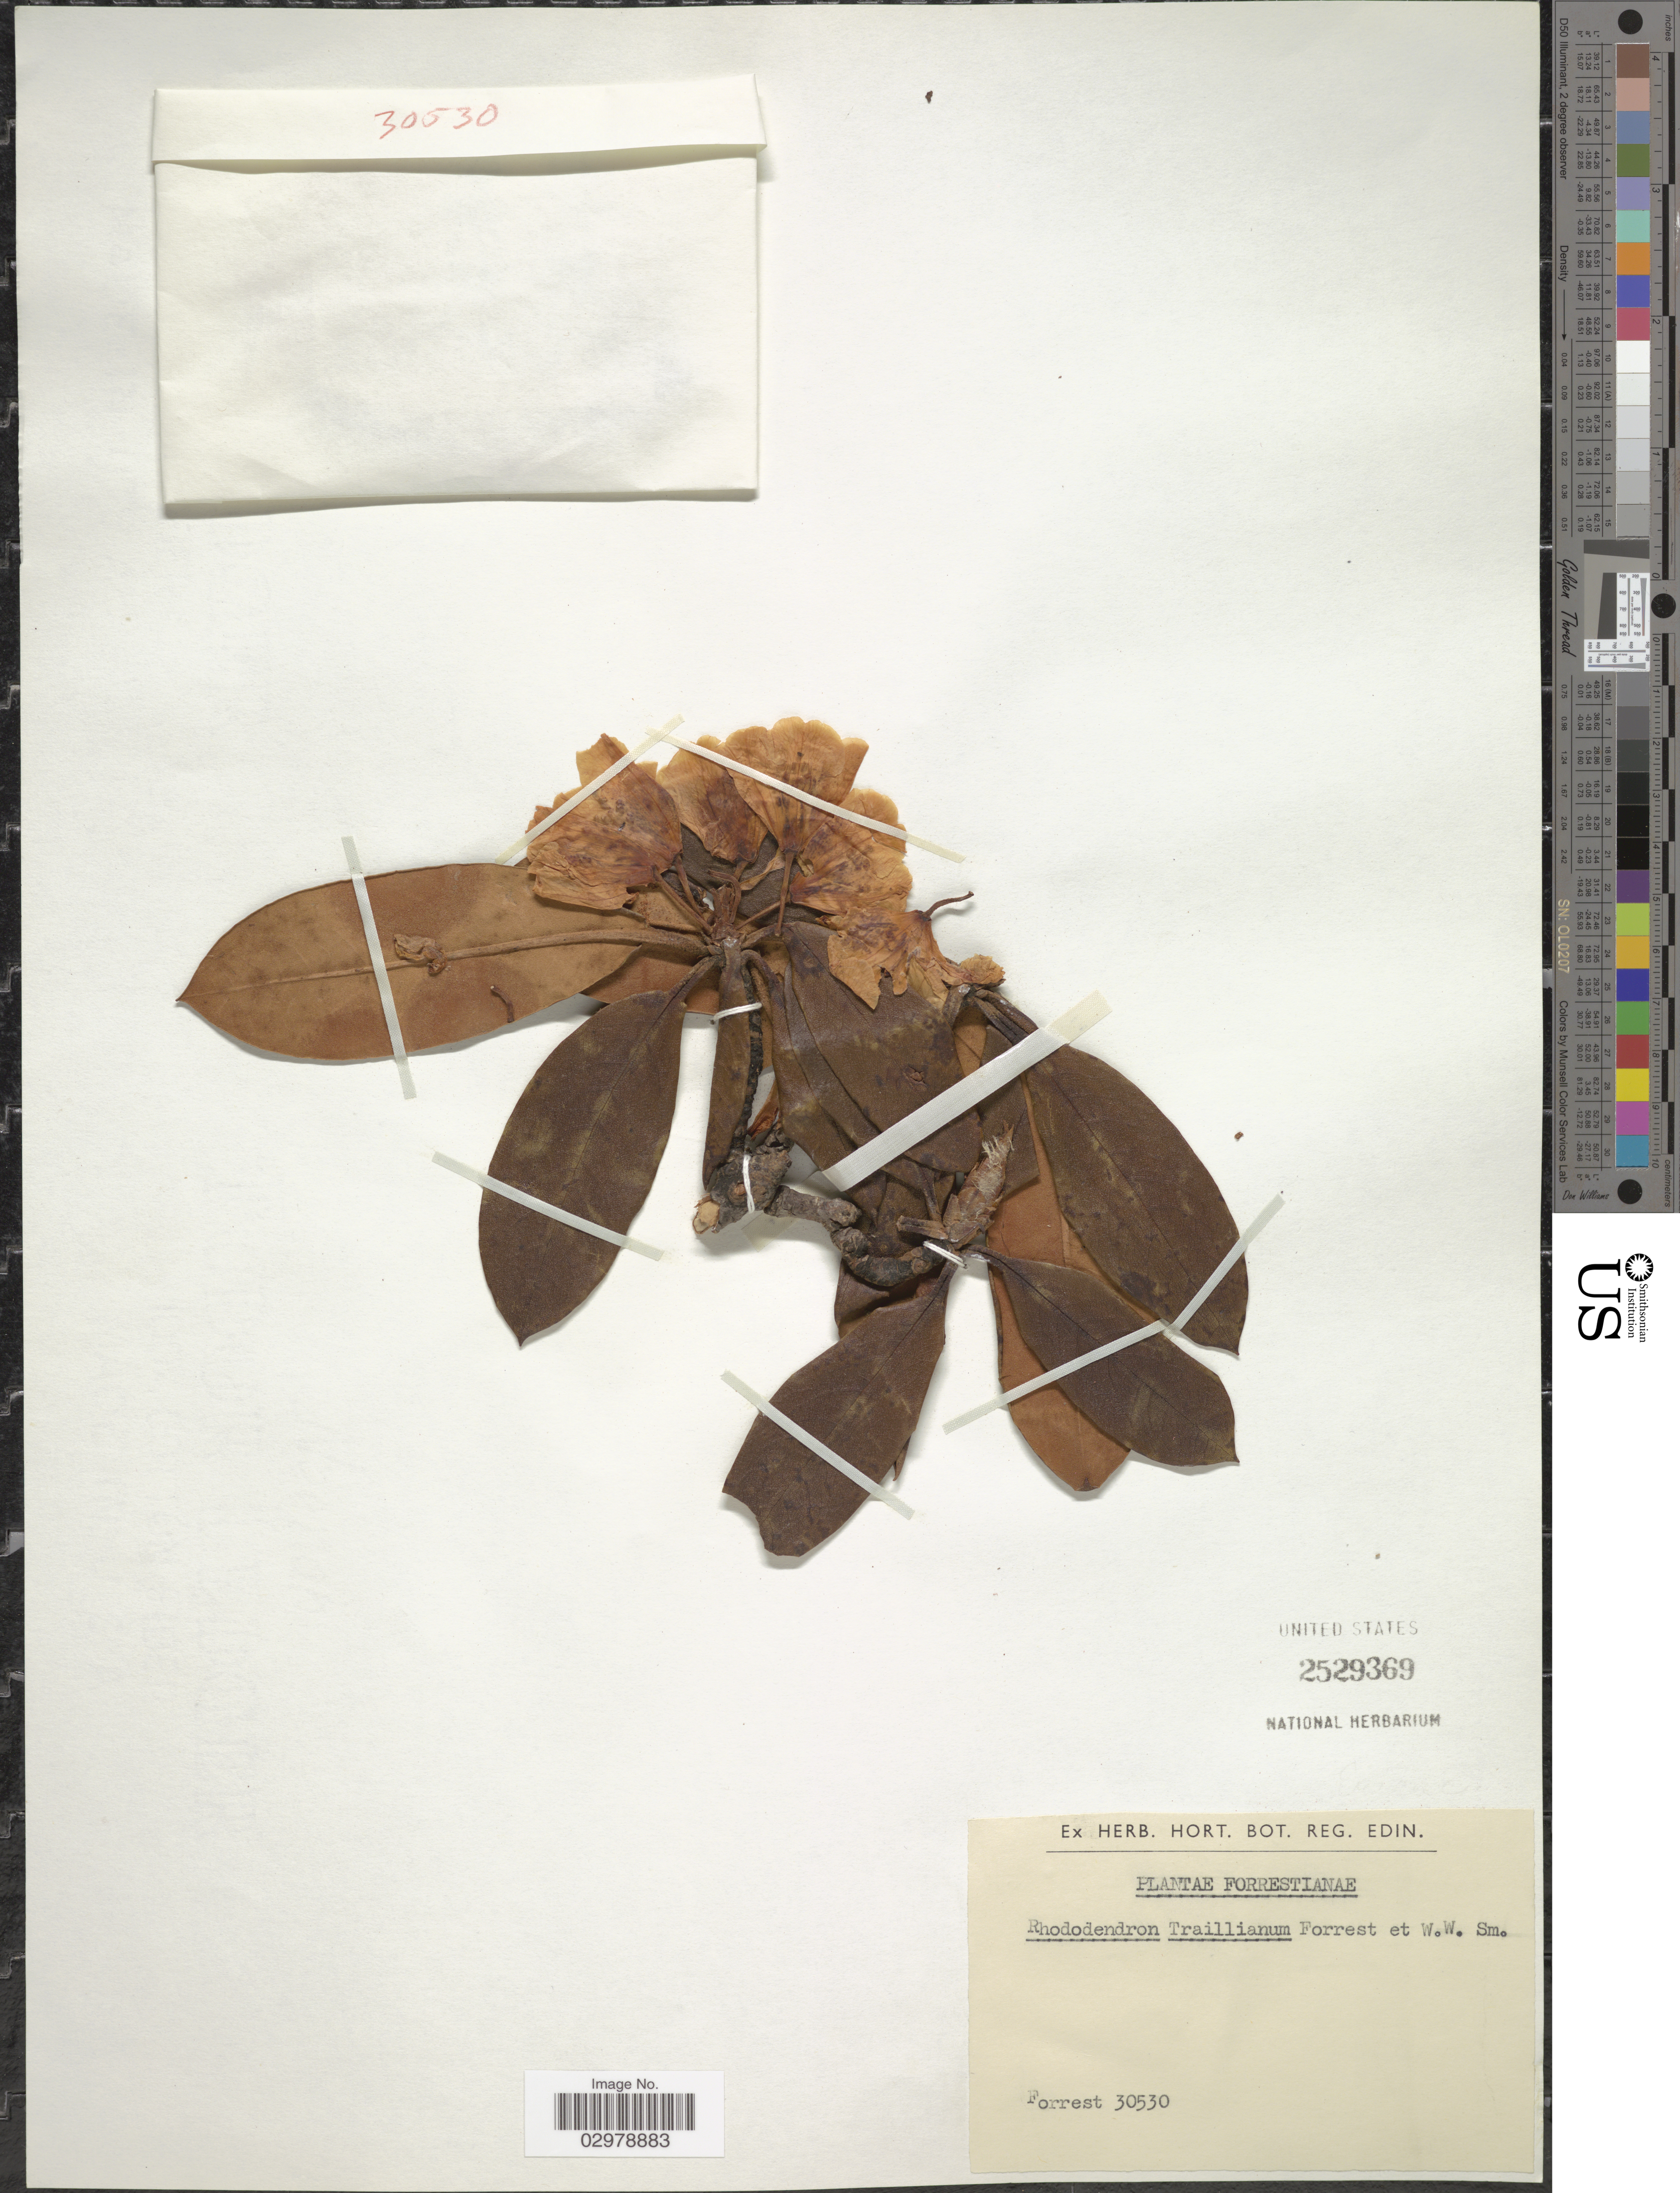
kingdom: Plantae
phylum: Tracheophyta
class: Magnoliopsida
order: Ericales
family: Ericaceae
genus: Rhododendron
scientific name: Rhododendron traillianum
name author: Forrest & W.W. Sm.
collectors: -. Forrest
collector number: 30530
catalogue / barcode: US 2529369